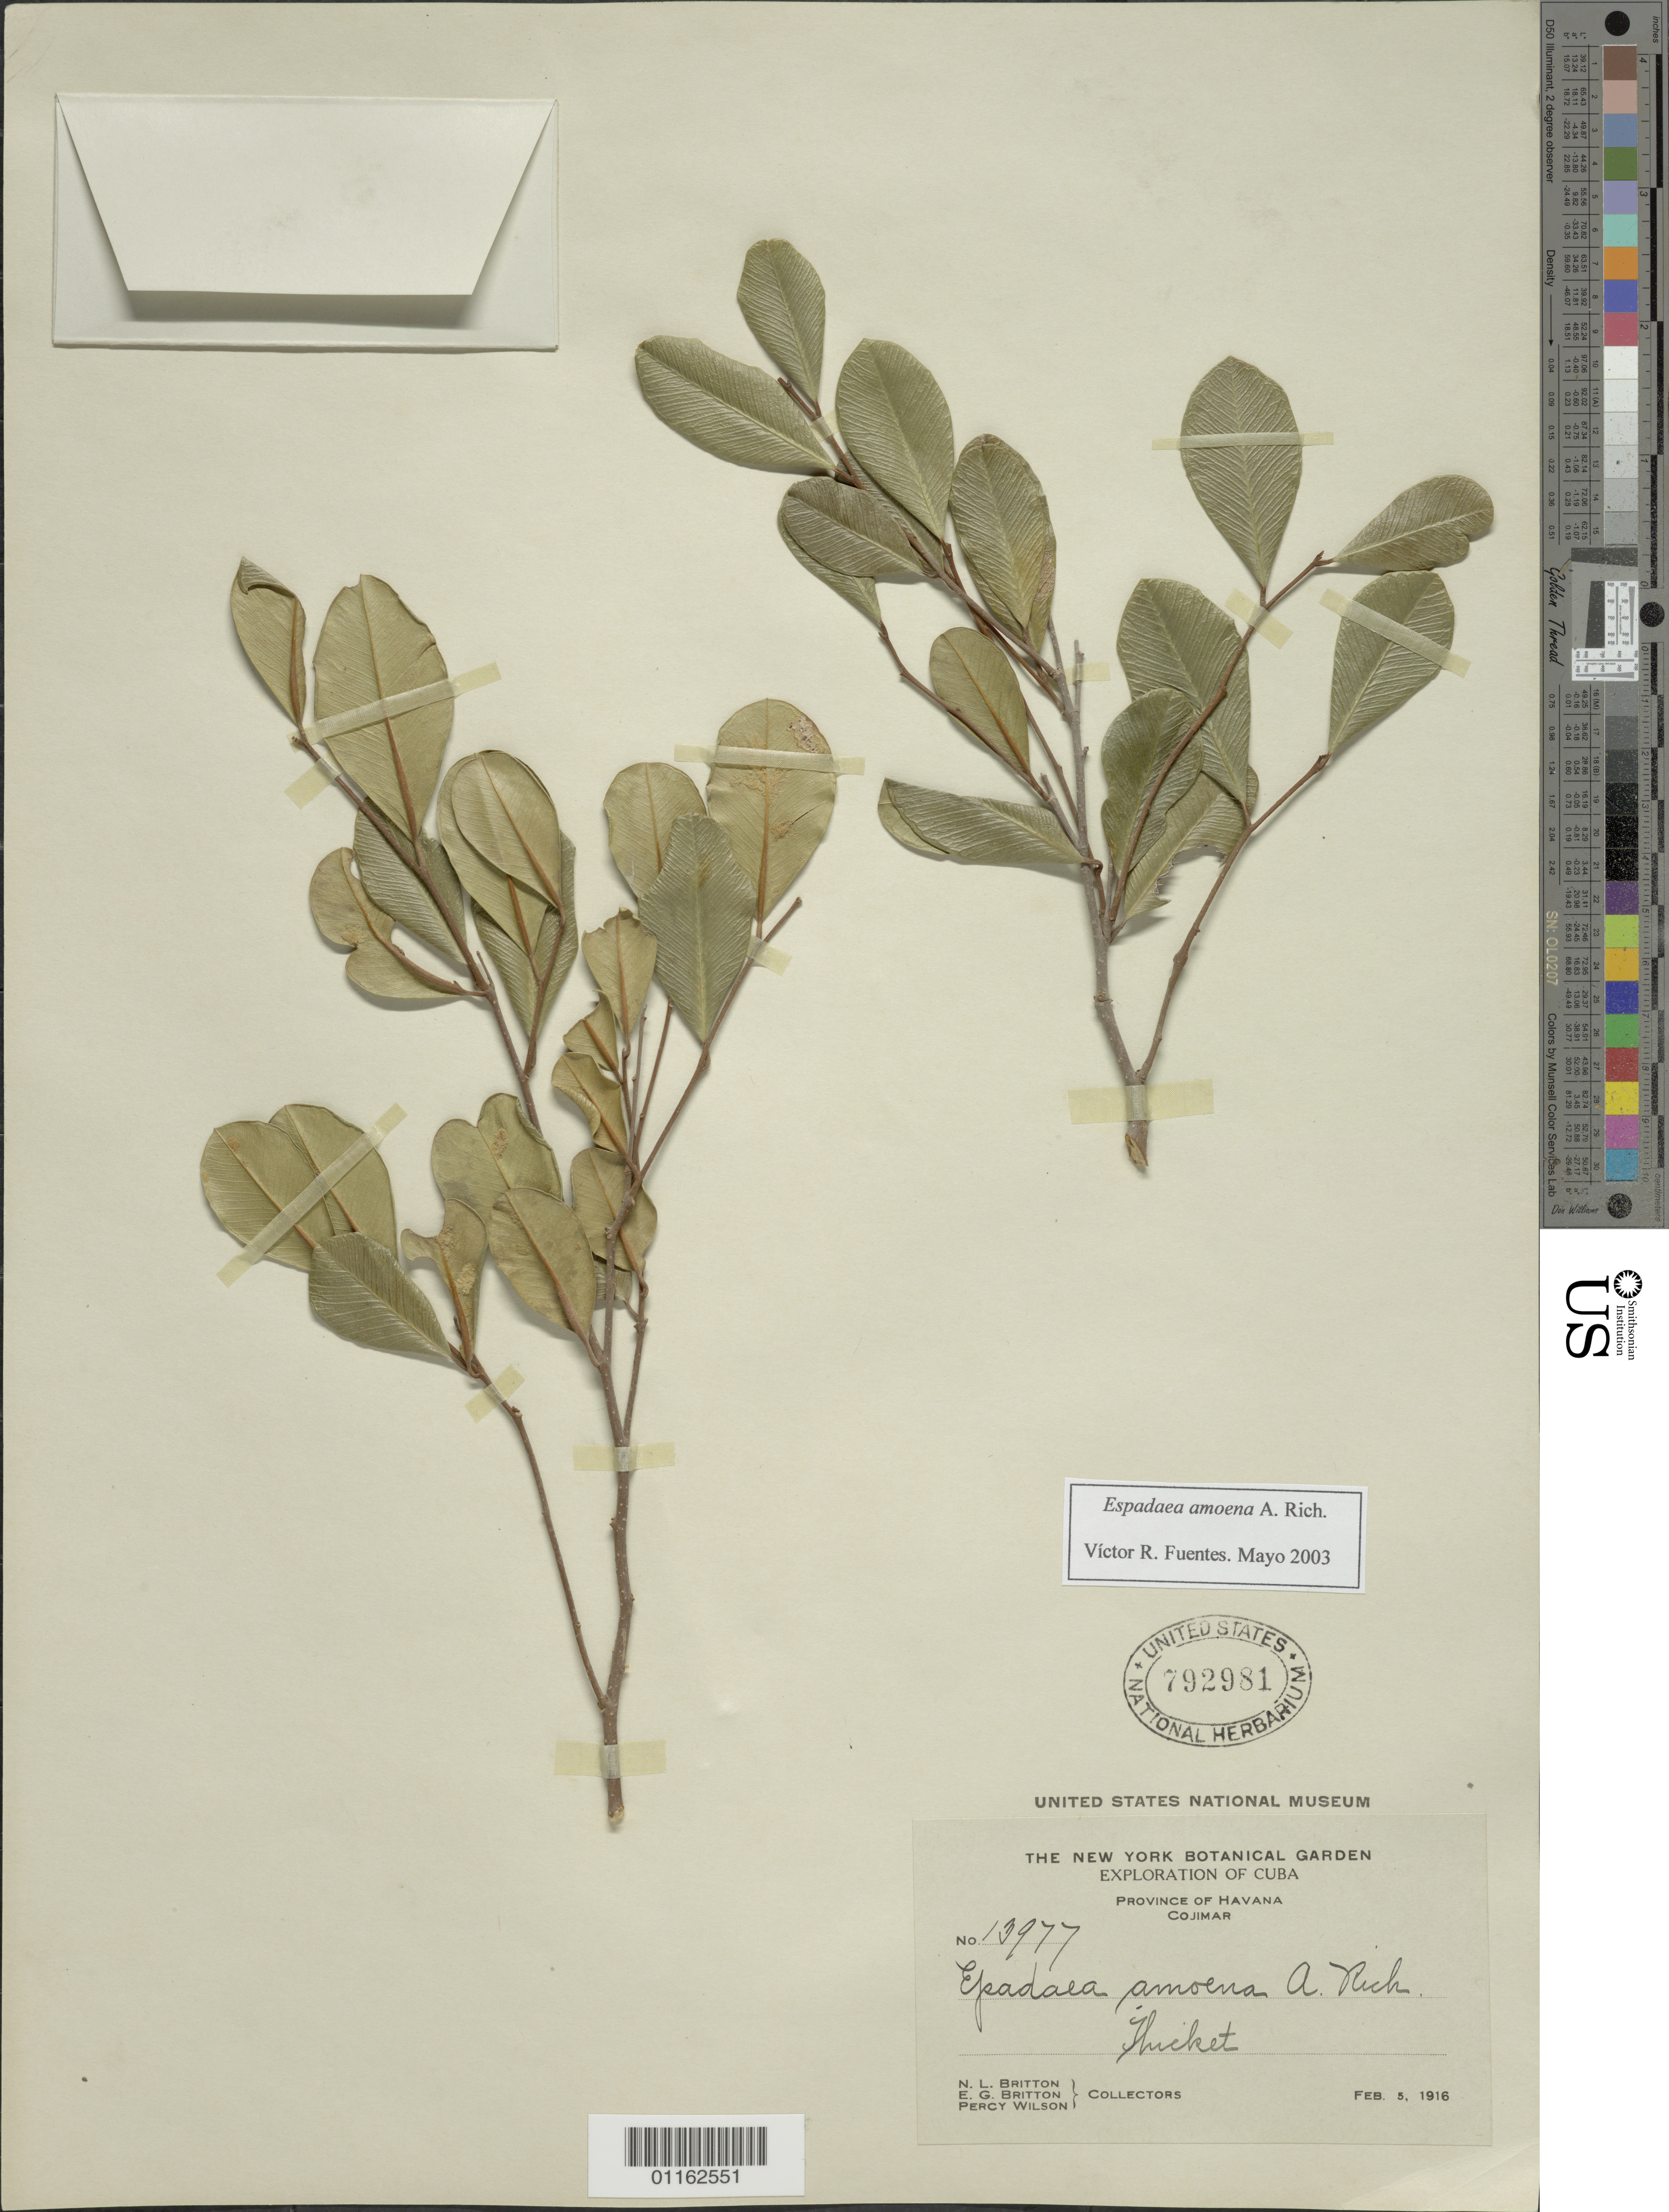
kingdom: Plantae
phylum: Tracheophyta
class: Magnoliopsida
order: Solanales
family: Solanaceae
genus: Espadaea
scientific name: Espadaea amoena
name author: A. Rich.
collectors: N. Britton, E. G. Britton & P. Wilson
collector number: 13977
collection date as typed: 05 Feb 1916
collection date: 1916-02-05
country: Cuba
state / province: La Habana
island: Cuba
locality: thickets; Cojimar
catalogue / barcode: US 792981